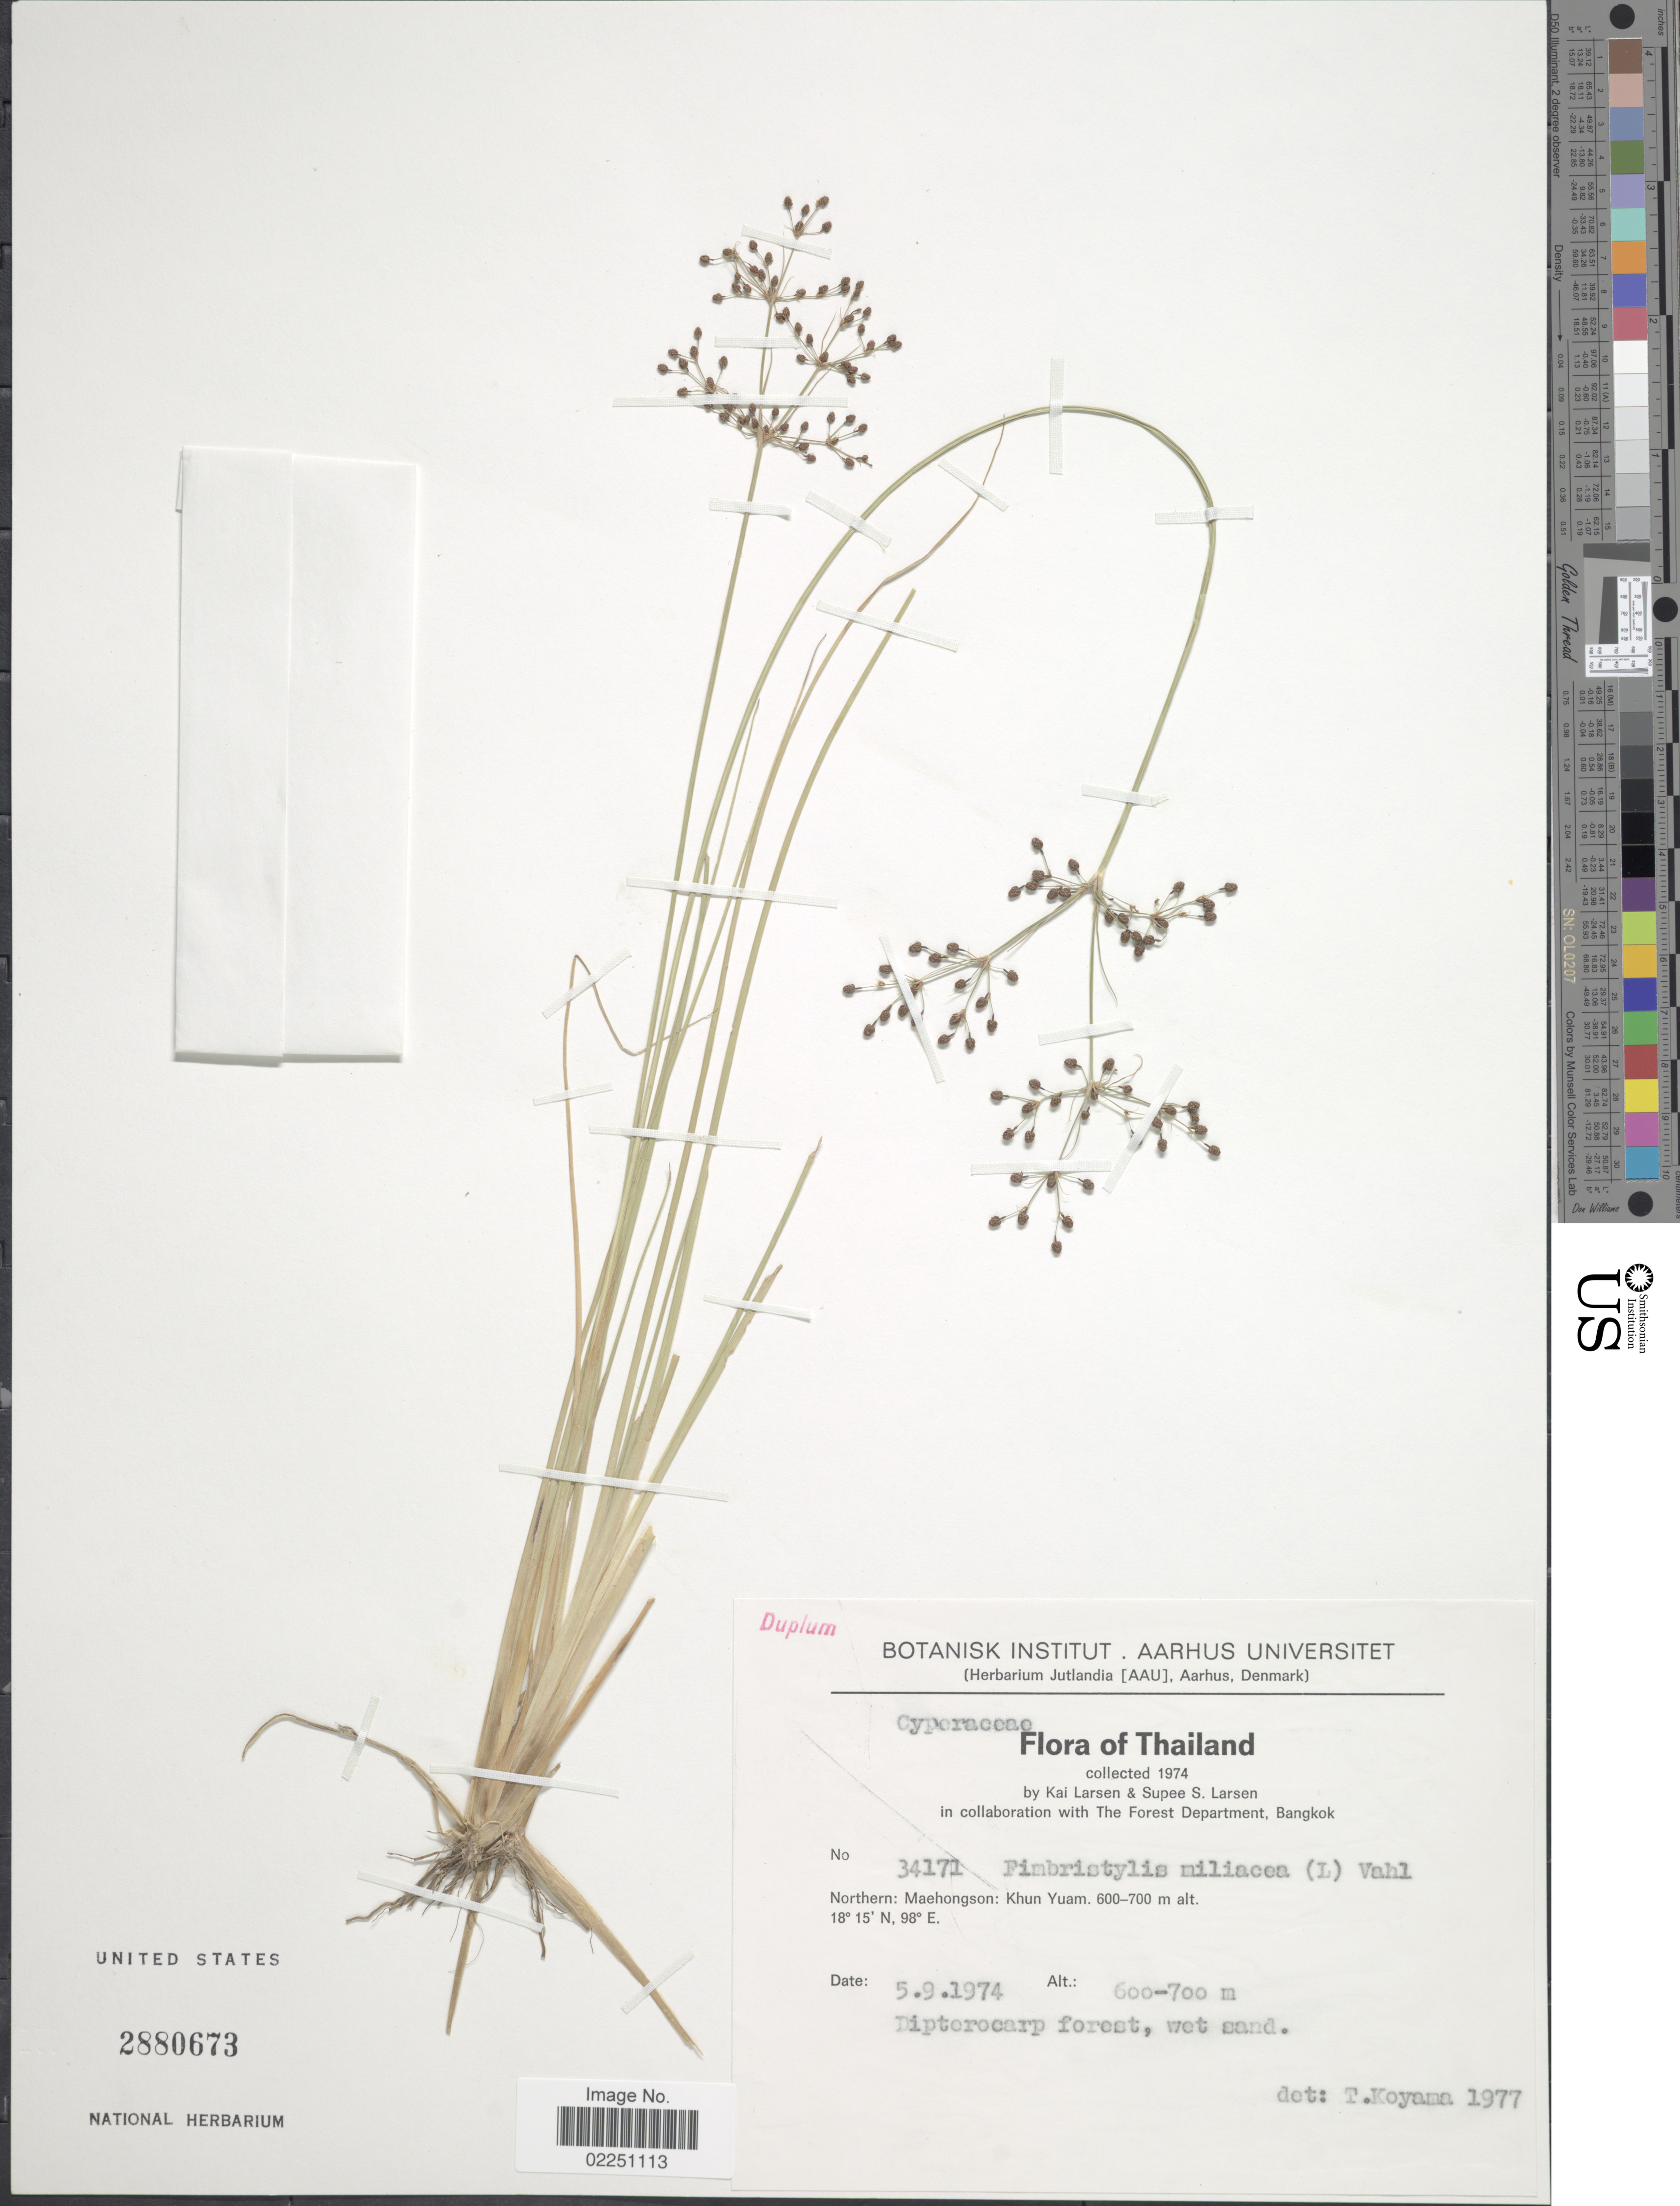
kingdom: Plantae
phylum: Tracheophyta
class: Liliopsida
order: Poales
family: Cyperaceae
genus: Fimbristylis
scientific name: Fimbristylis littoralis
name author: Gaudich.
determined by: Strong, M. T., (US), Smithsonian Institution - National Museum of Natural History (UNITED STATES)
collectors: K. Larsen & S. Larsen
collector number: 34171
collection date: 1974-09-05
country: Thailand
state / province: Mae Hong Son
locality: Northern: Maehongson: Khun Yuam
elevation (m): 600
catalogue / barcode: US 2880673